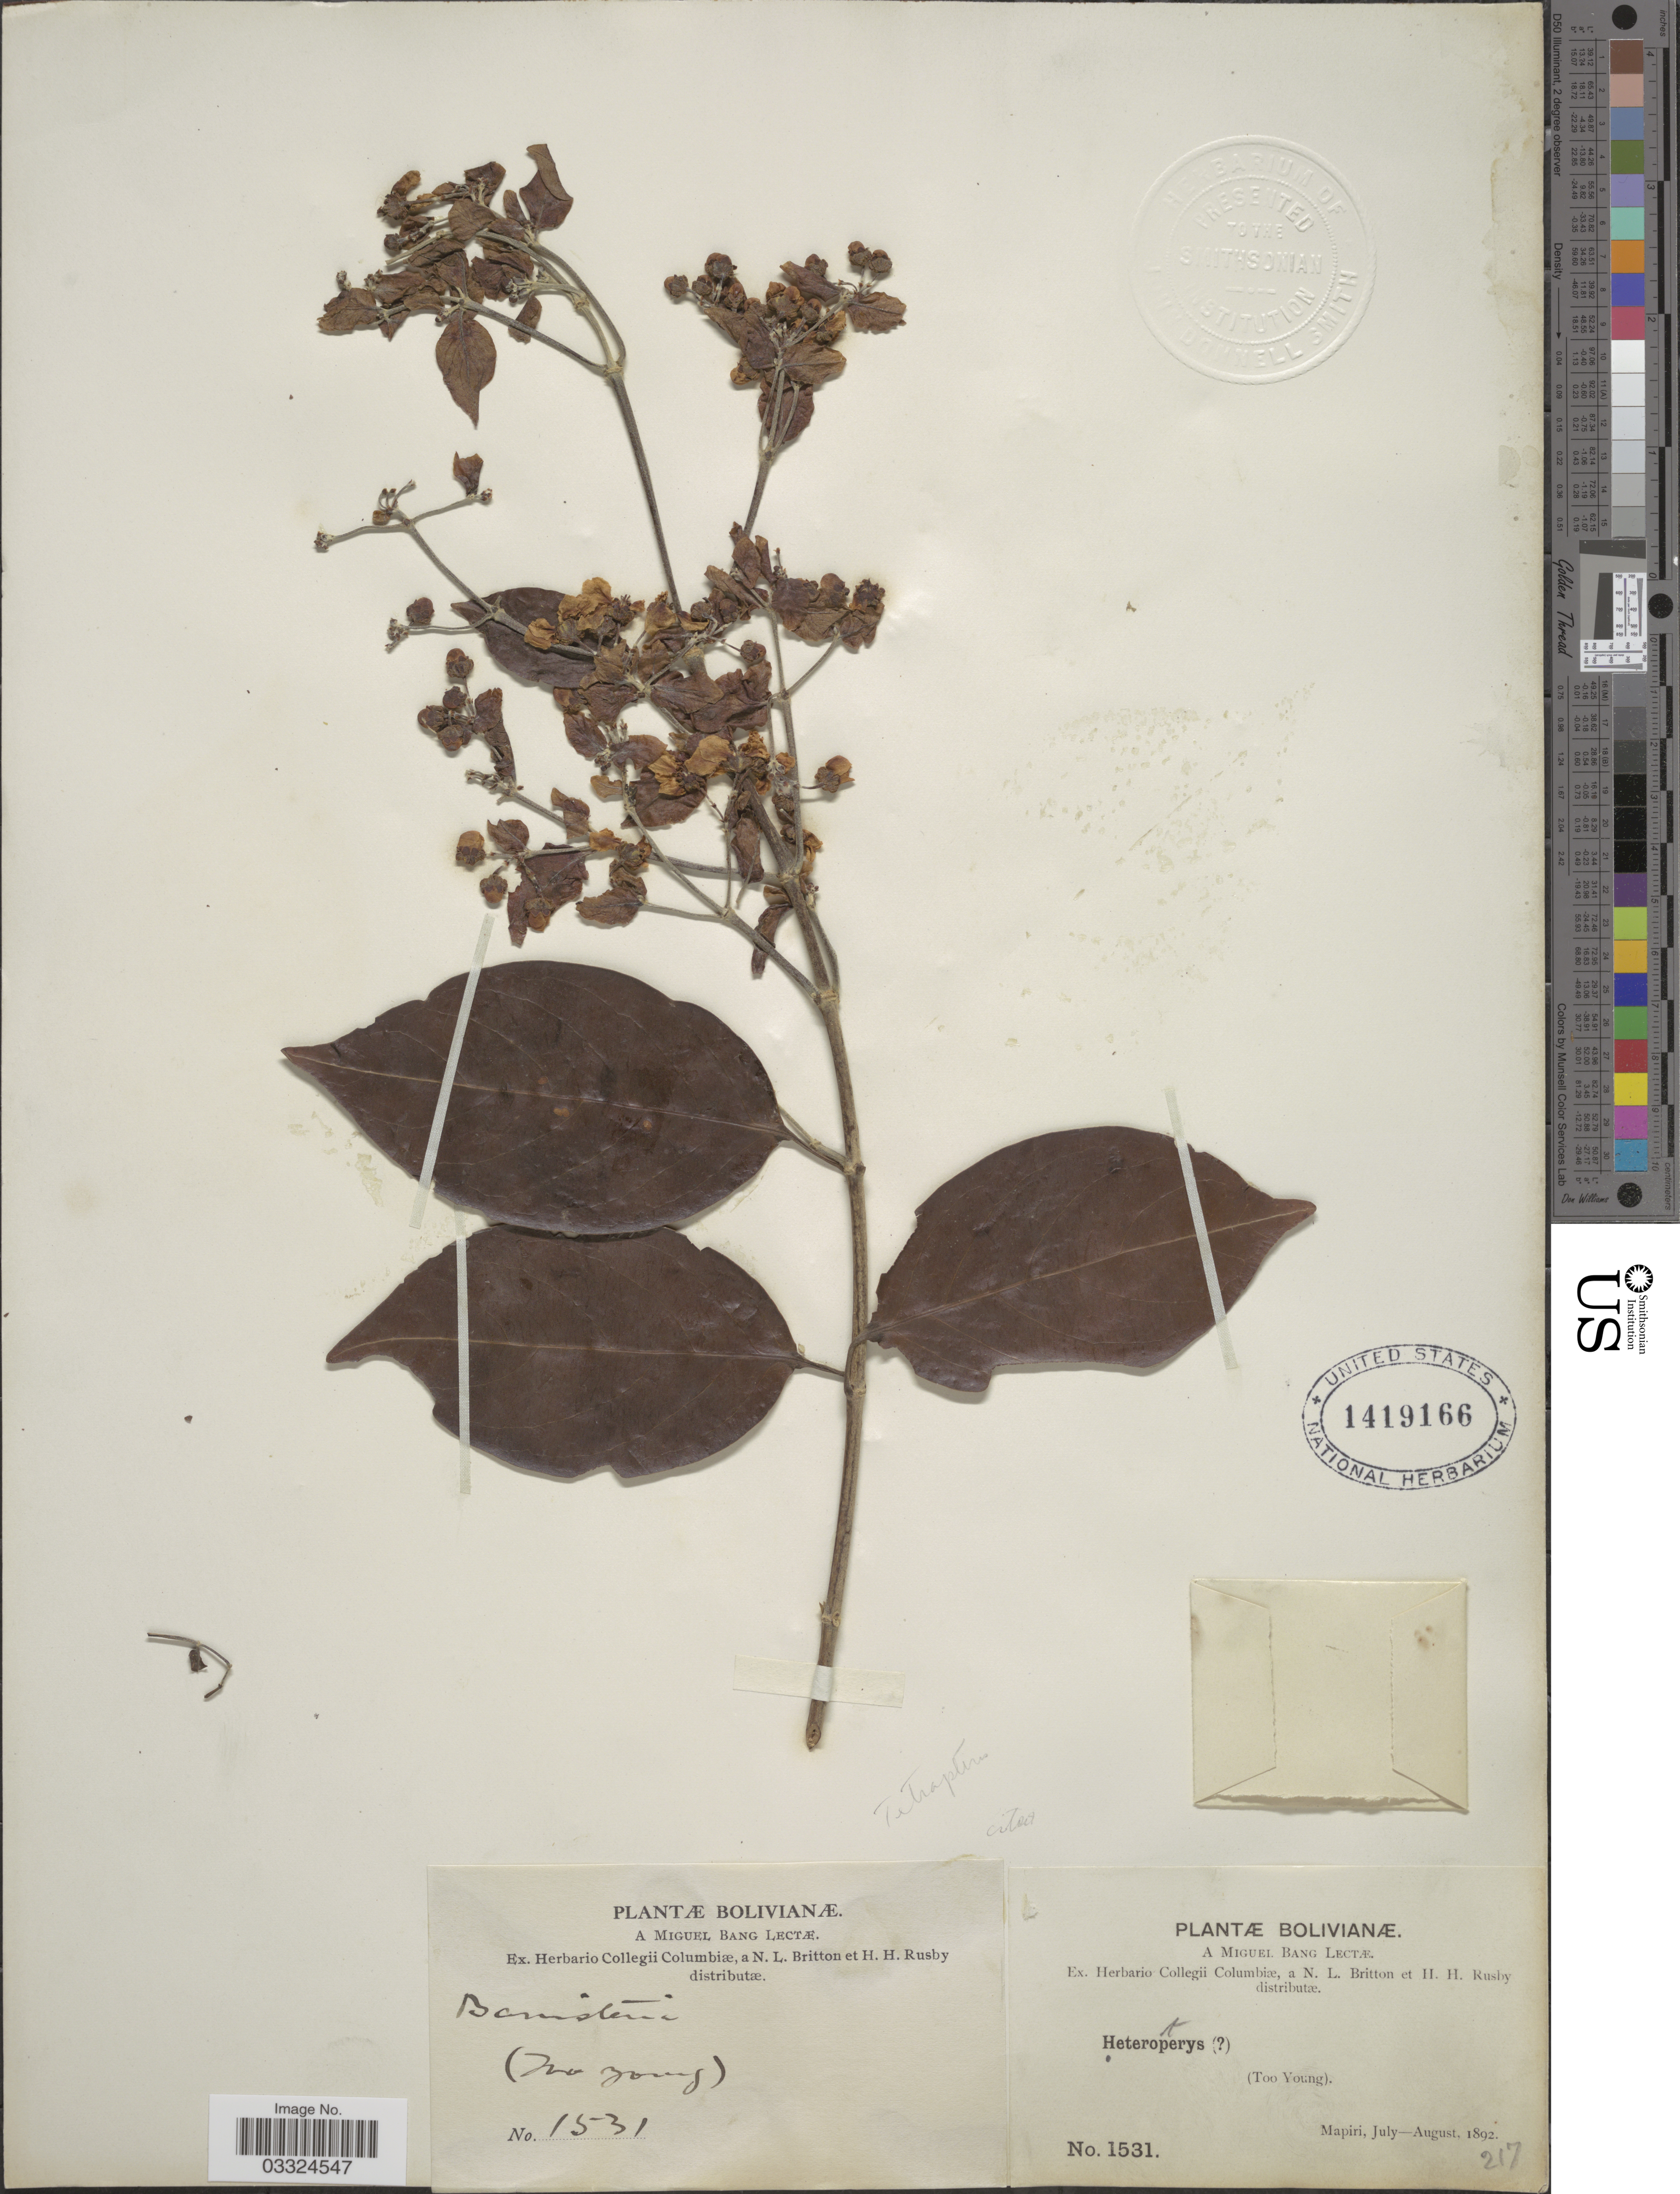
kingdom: Plantae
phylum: Tracheophyta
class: Magnoliopsida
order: Malpighiales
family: Malpighiaceae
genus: Tetrapterys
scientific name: Tetrapterys discolor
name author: (G. Mey.) DC.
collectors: M. Bang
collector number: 1531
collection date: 1892-07/1892-08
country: Bolivia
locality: Mapiri.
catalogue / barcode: US 1419166